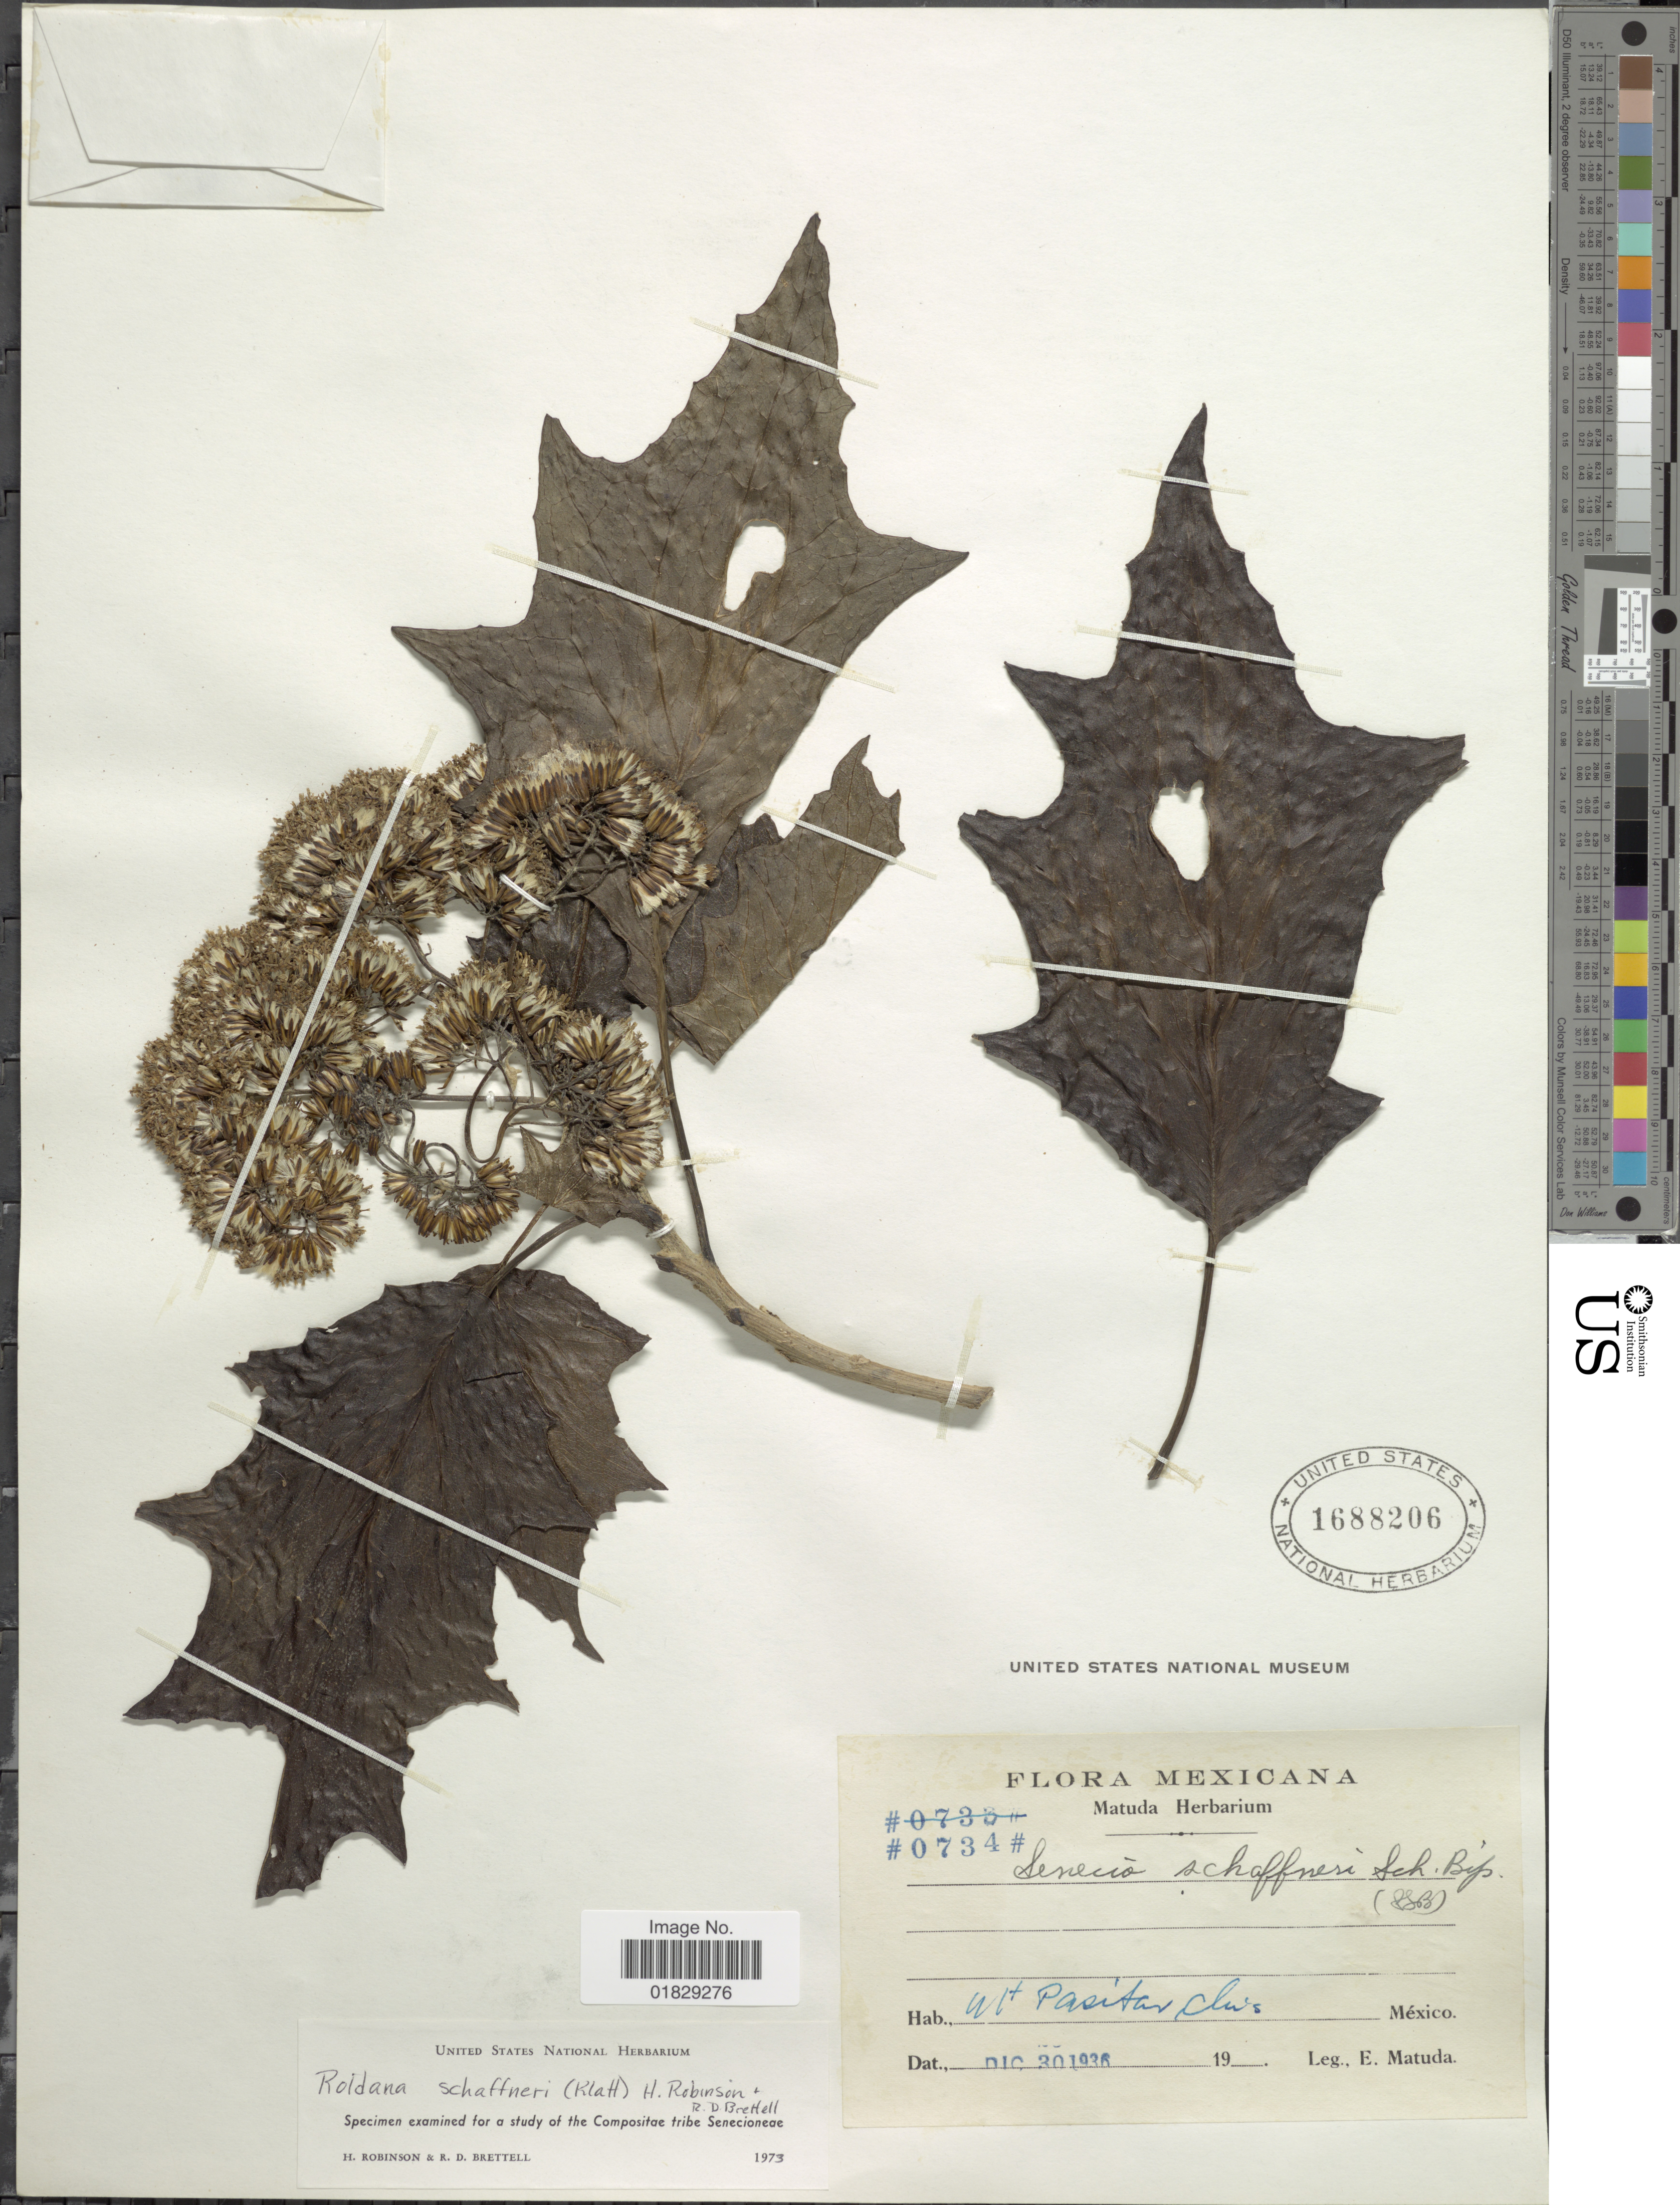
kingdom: Plantae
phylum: Tracheophyta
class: Magnoliopsida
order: Asterales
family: Asteraceae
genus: Roldana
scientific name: Roldana schaffneri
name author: (Sch. Bip. ex Klatt) H. Rob. & Brettell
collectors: E. Matuda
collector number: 0734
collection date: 1936-12-30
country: Mexico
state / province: Chiapas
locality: Mt. Pasital, Chis.,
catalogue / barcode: US 1688206